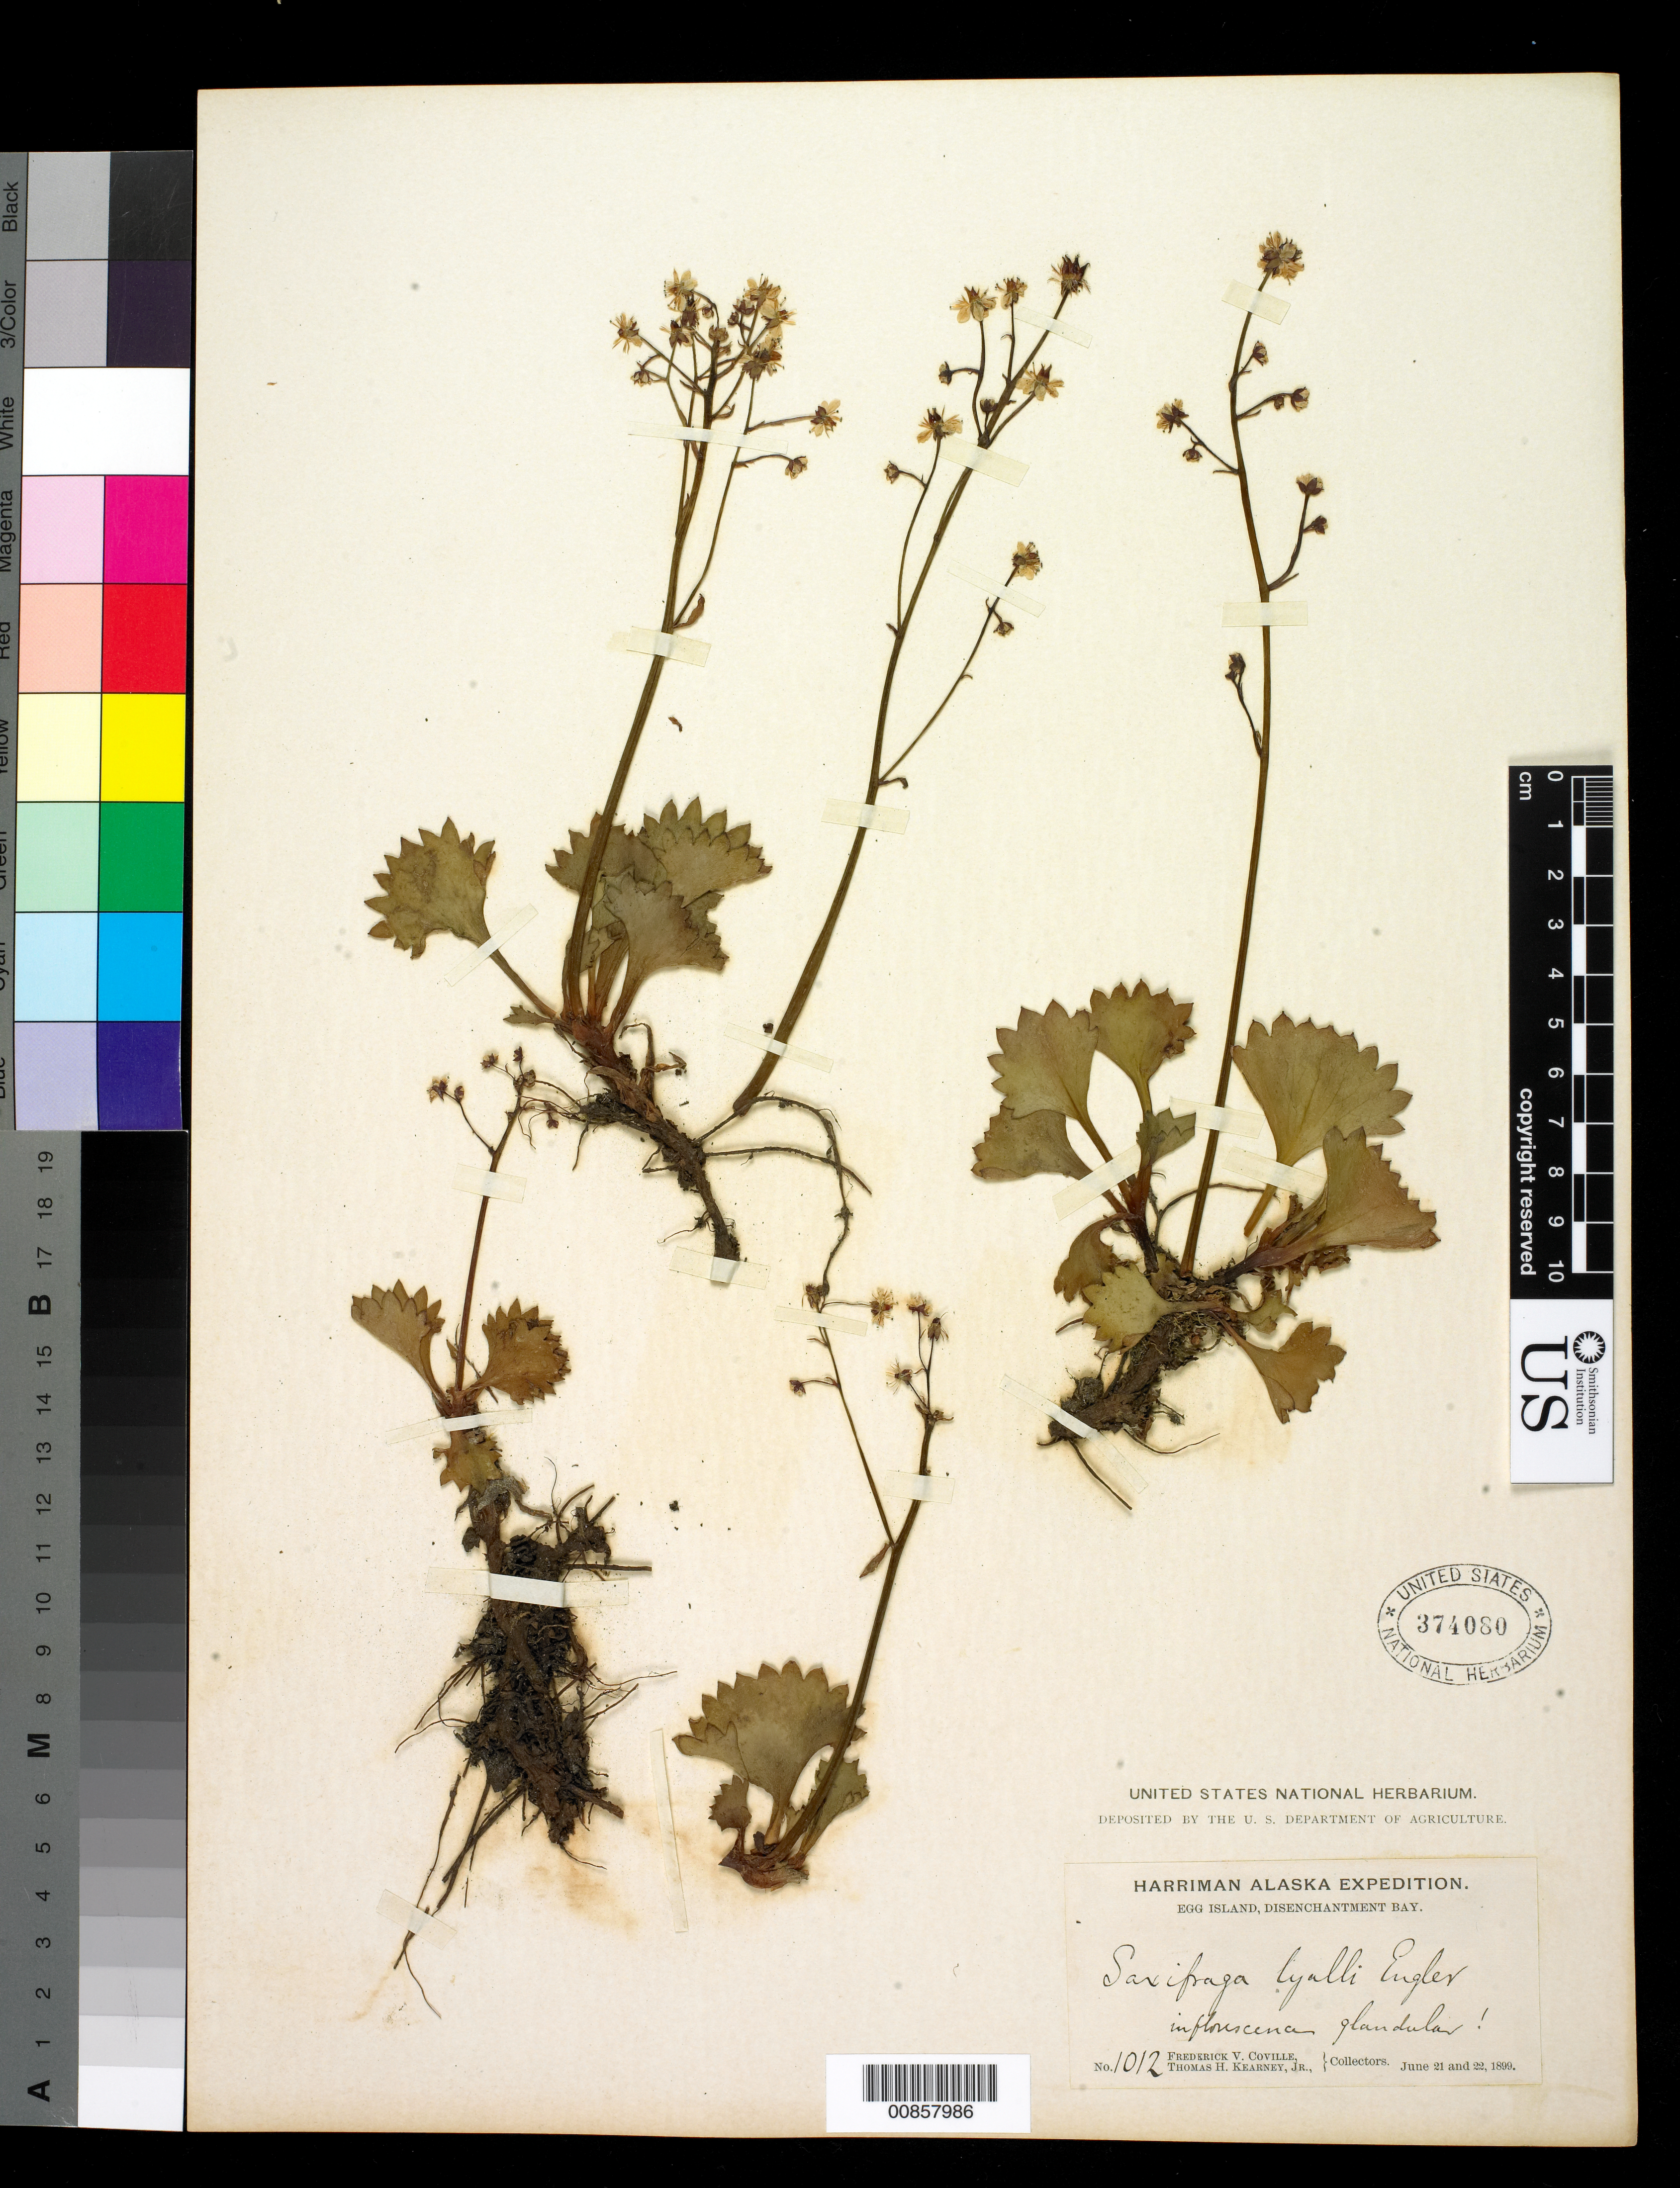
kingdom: Plantae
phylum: Tracheophyta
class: Magnoliopsida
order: Saxifragales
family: Saxifragaceae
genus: Micranthes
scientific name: Micranthes lyalii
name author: (Engl.) Small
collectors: F. V. Coville & T. H. Kearney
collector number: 1012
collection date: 1899-06-21/1899-06-22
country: United States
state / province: Alaska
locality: Egg Island, Disenchantment Bay.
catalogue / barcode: US 374080